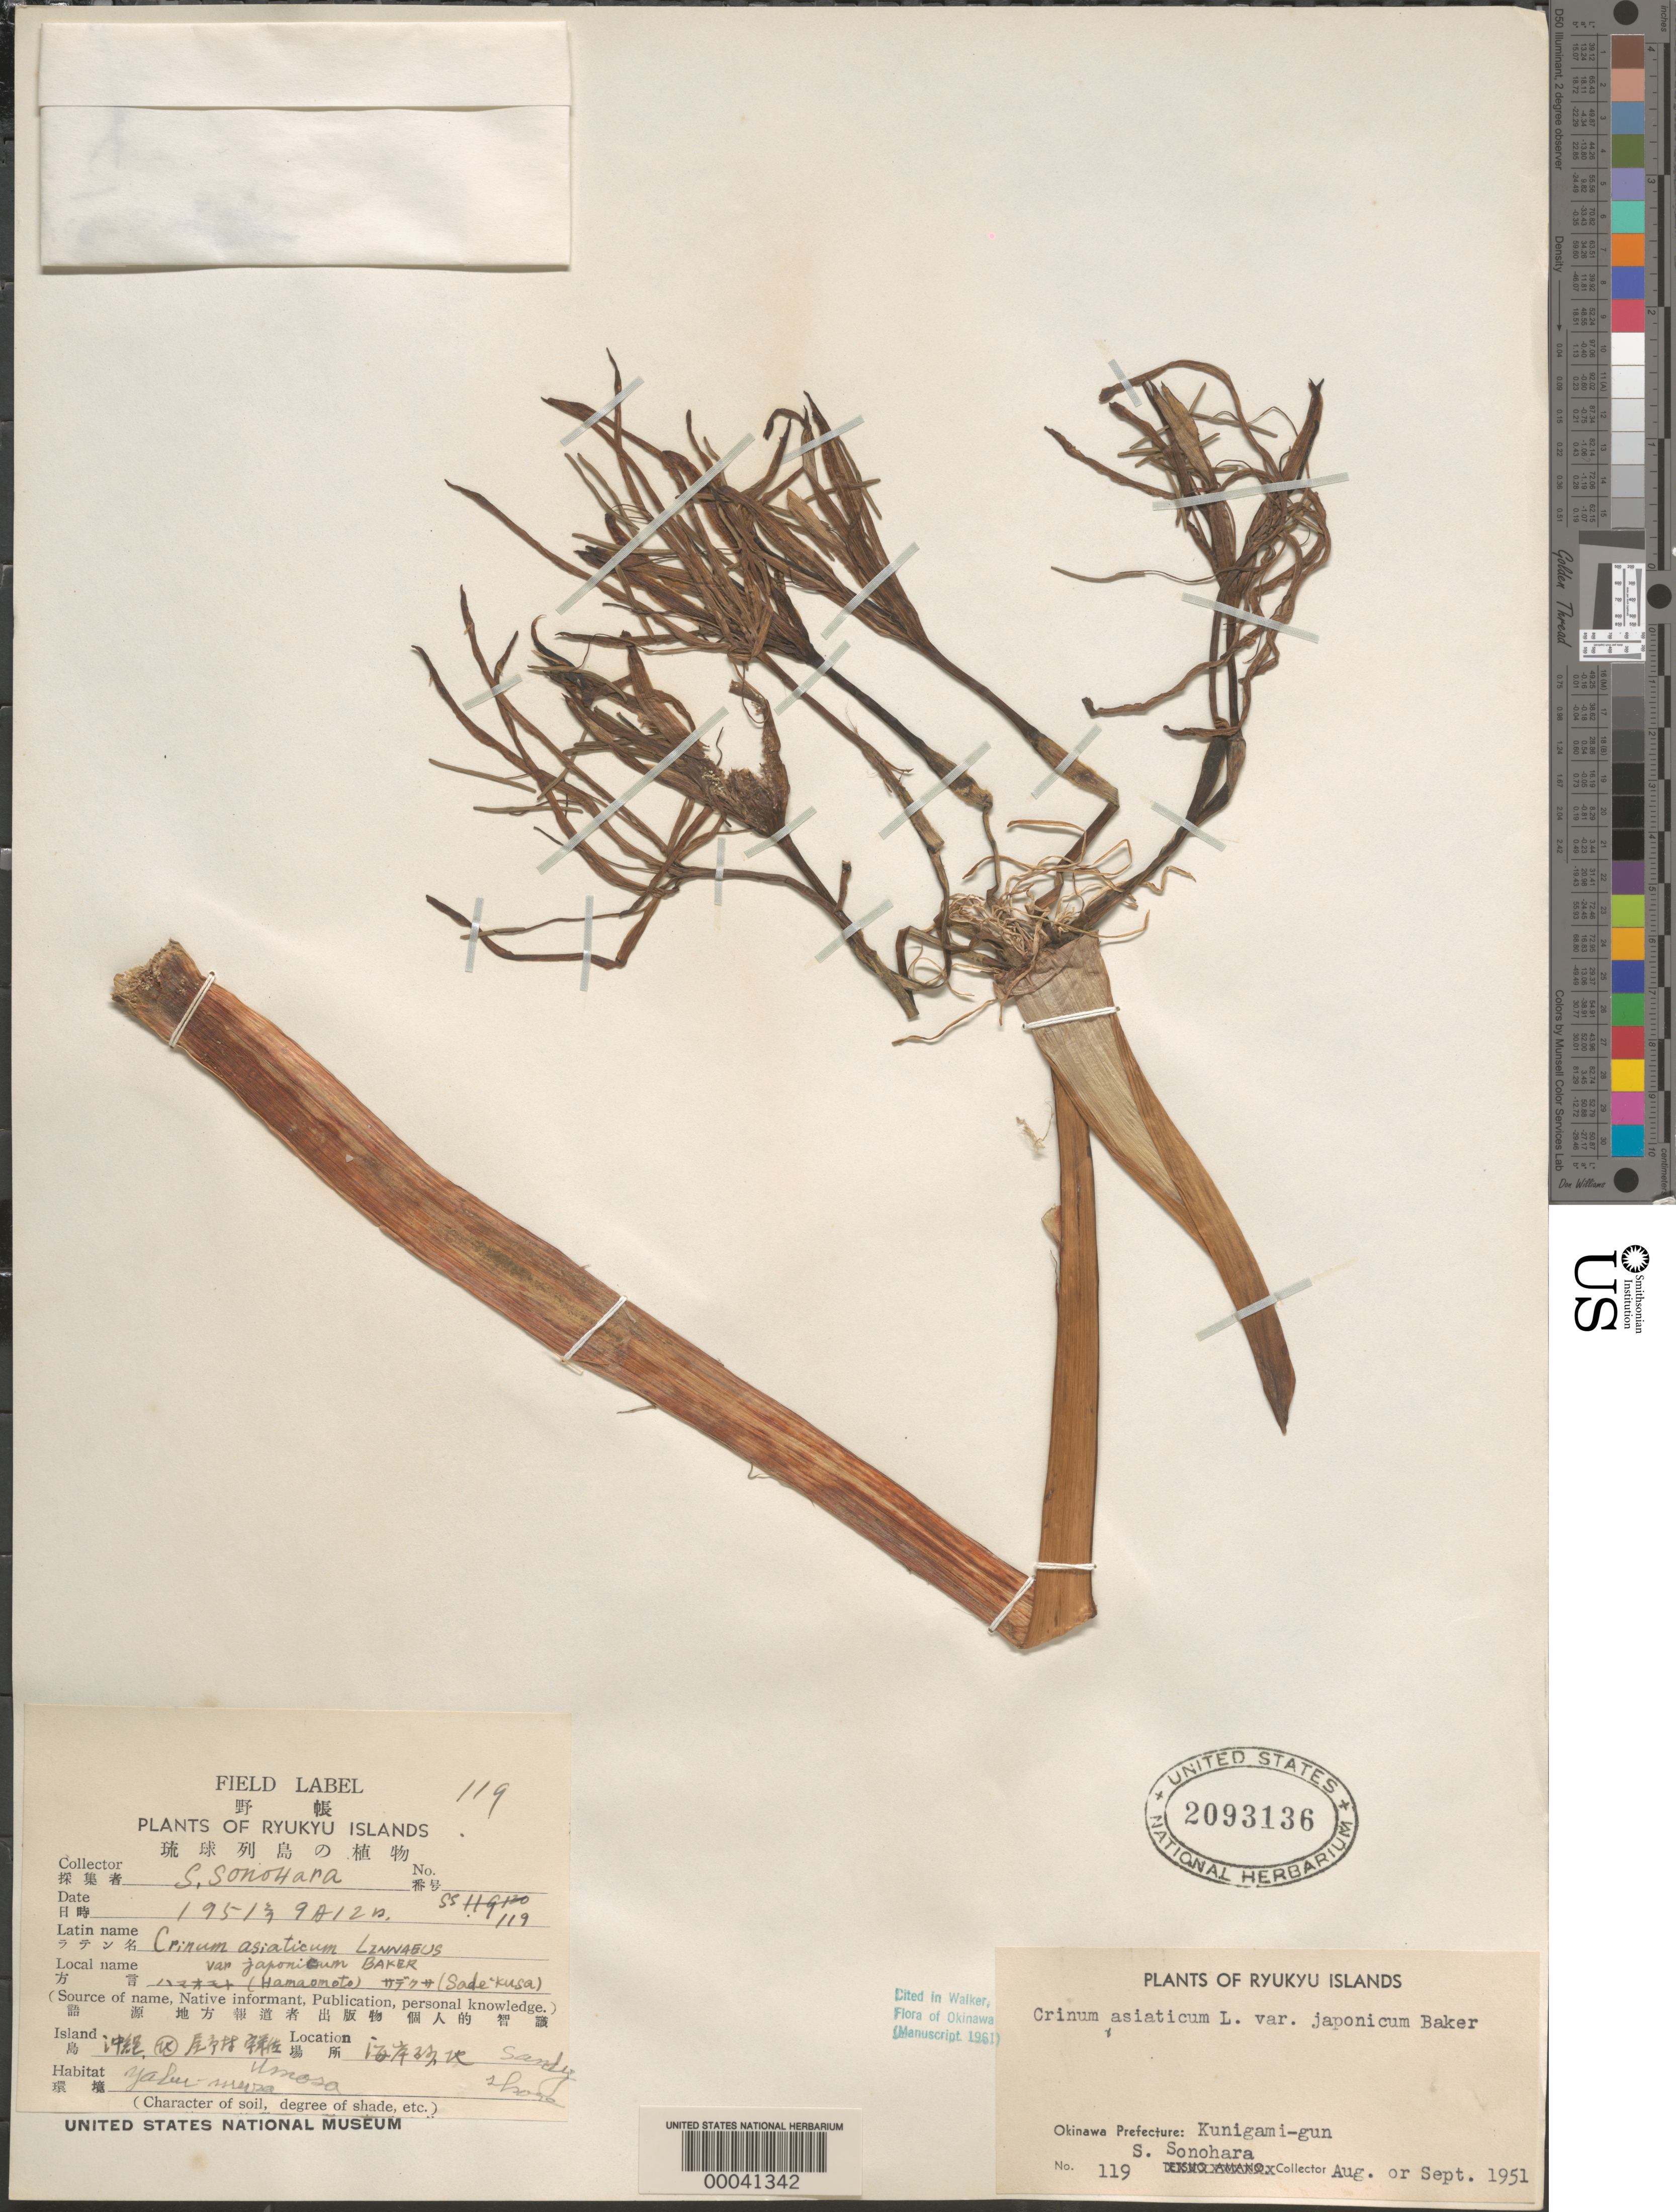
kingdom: Plantae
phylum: Tracheophyta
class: Liliopsida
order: Asparagales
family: Amaryllidaceae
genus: Crinum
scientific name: Crinum asiaticum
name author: L.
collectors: S. Sonohara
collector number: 119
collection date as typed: Aug 1951 or -- Sep 1951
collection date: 1951-08 or 1951-09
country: Japan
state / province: Okinawa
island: Okinawa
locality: Kunigami-gun, okinawa [Okinawa Is.]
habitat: Sandy shore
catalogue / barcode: US 2093136